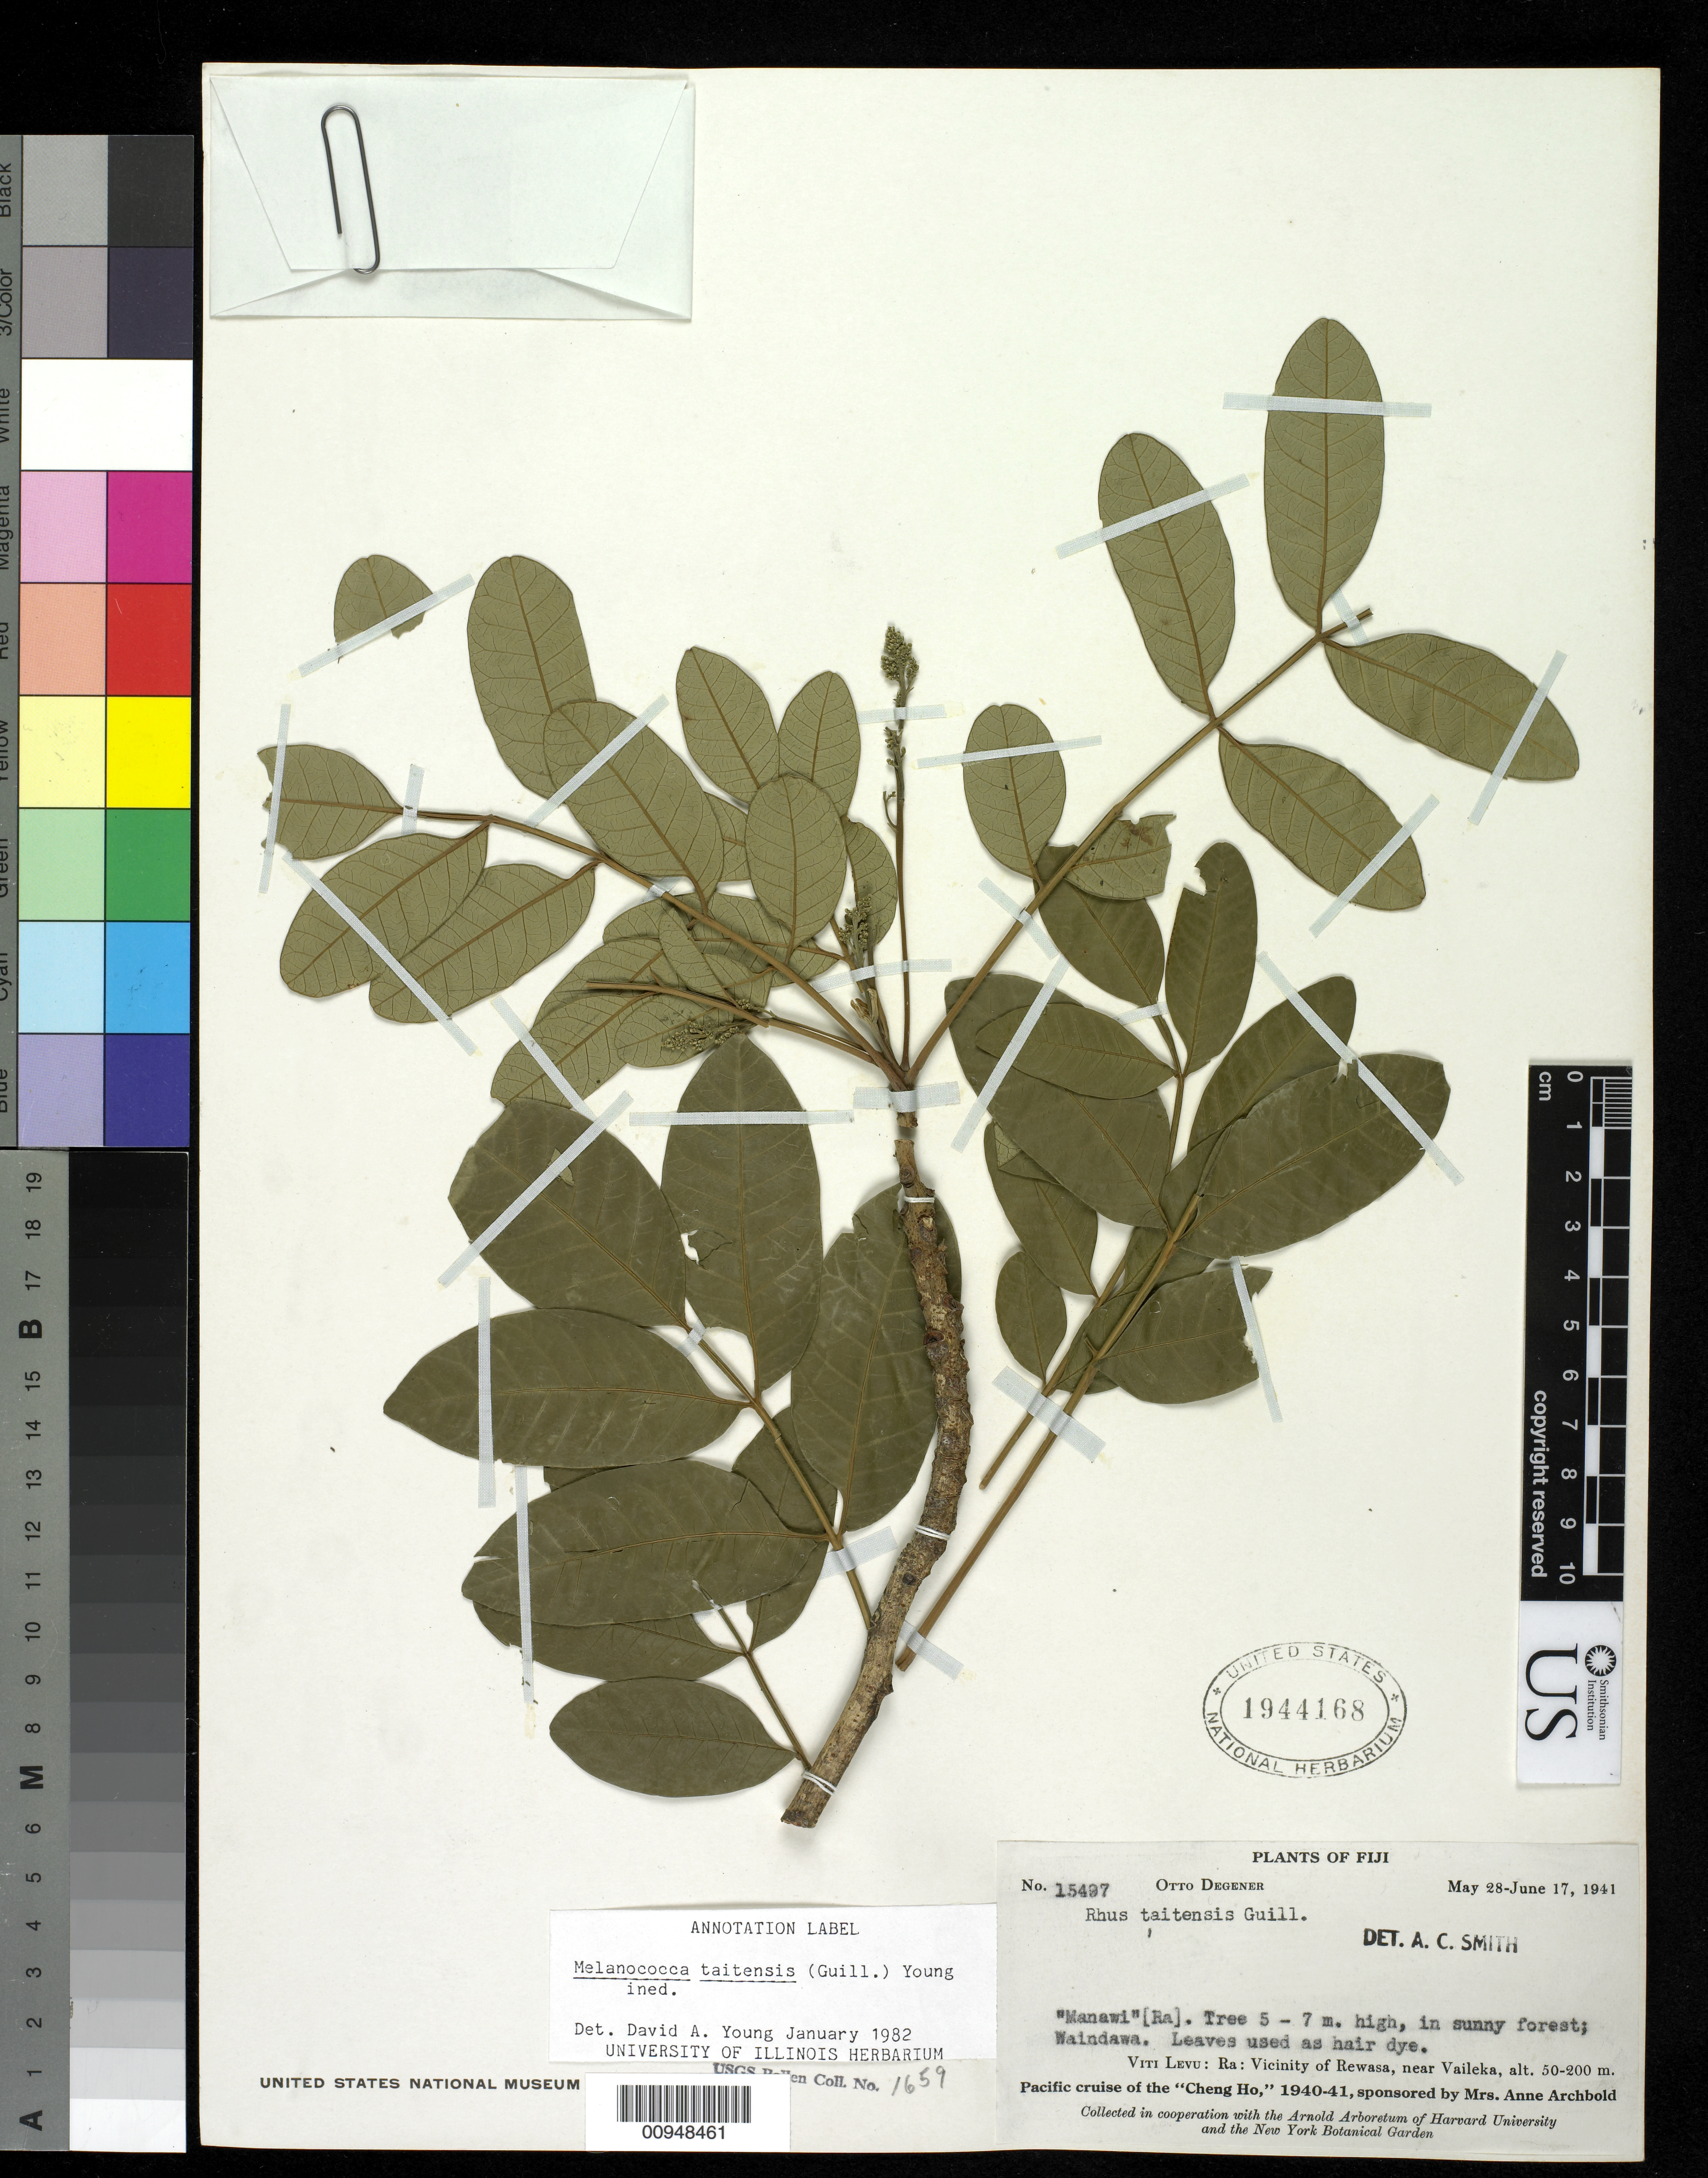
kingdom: Plantae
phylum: Tracheophyta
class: Magnoliopsida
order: Sapindales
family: Anacardiaceae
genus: Rhus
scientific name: Rhus taitensis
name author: Guill.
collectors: O. Degener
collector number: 15497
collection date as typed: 28 May 1941 to 17 Jun 1941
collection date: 1941-05-28/1941-06-17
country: Fiji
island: Viti Levu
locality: Ra: Vicinity of Rewasa, near Vaileka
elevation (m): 50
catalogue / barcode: US 1944168